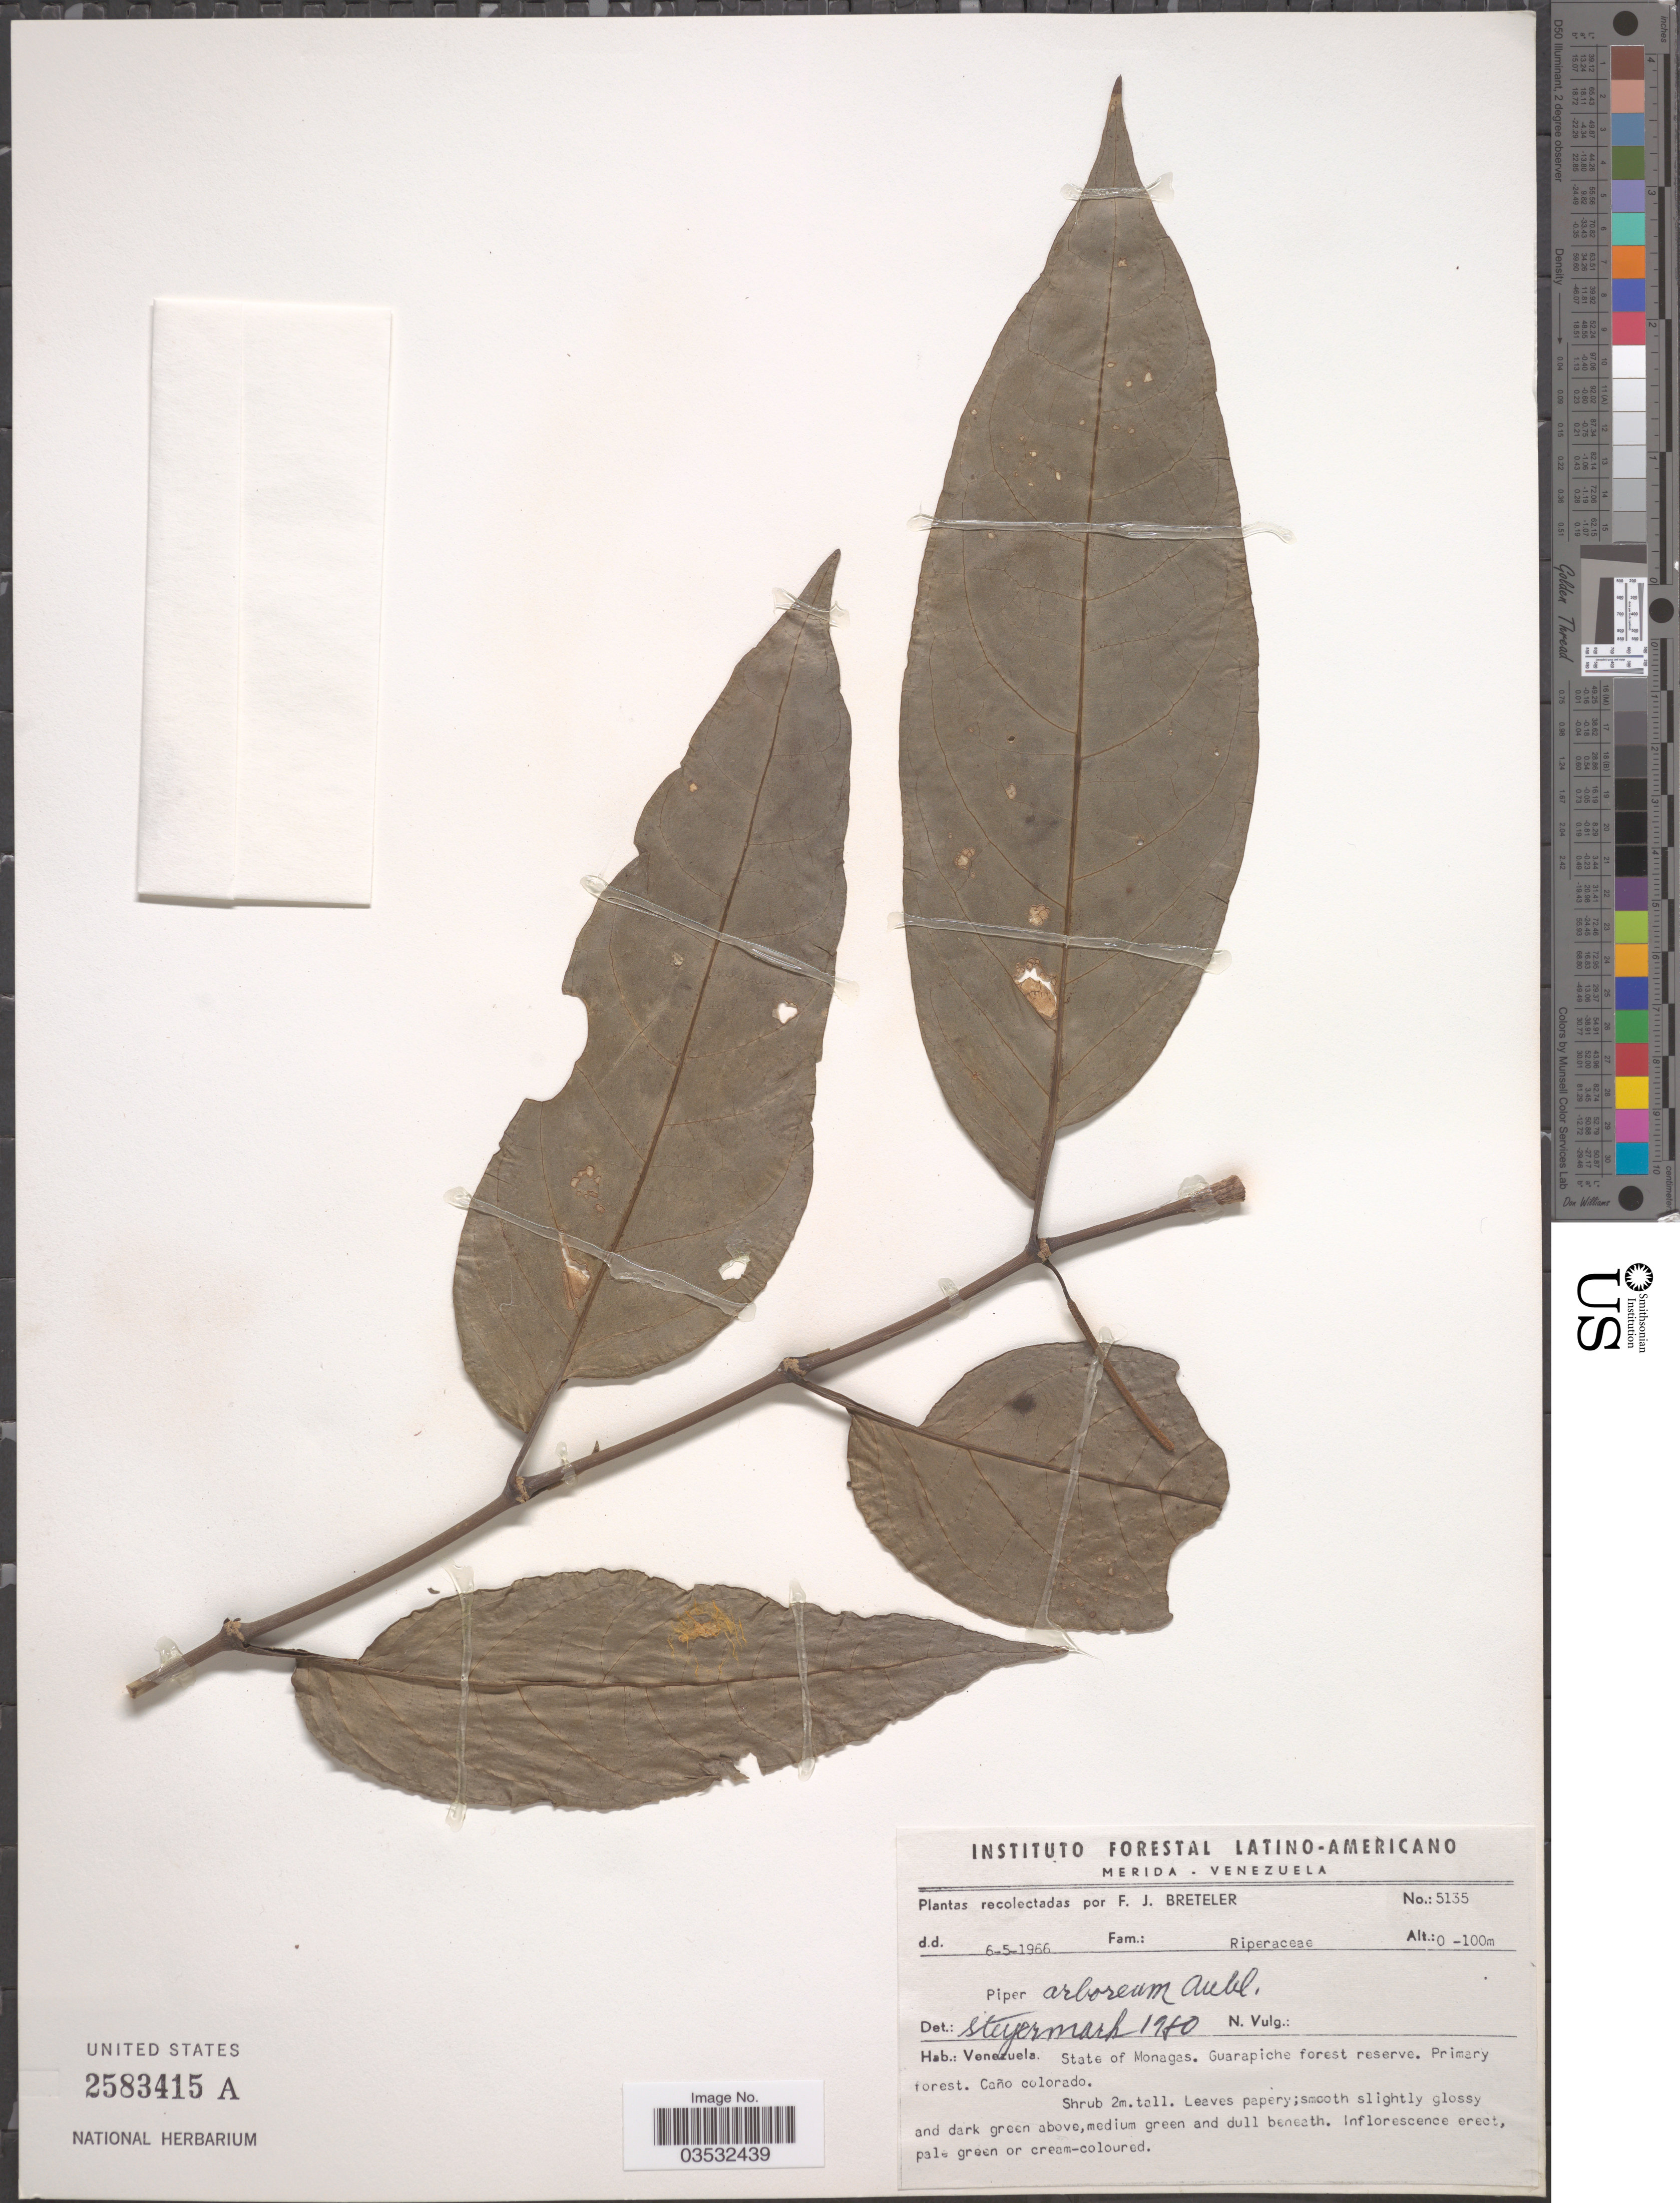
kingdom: Plantae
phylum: Tracheophyta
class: Magnoliopsida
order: Piperales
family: Piperaceae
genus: Piper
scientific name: Piper arboreum var. arboreum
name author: Aubl.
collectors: F. J. Breteler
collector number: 5135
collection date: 1966-05-06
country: Venezuela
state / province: Monagas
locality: Guarapiche forest reserve. Caño Colorado.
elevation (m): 0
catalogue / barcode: US 2583415A